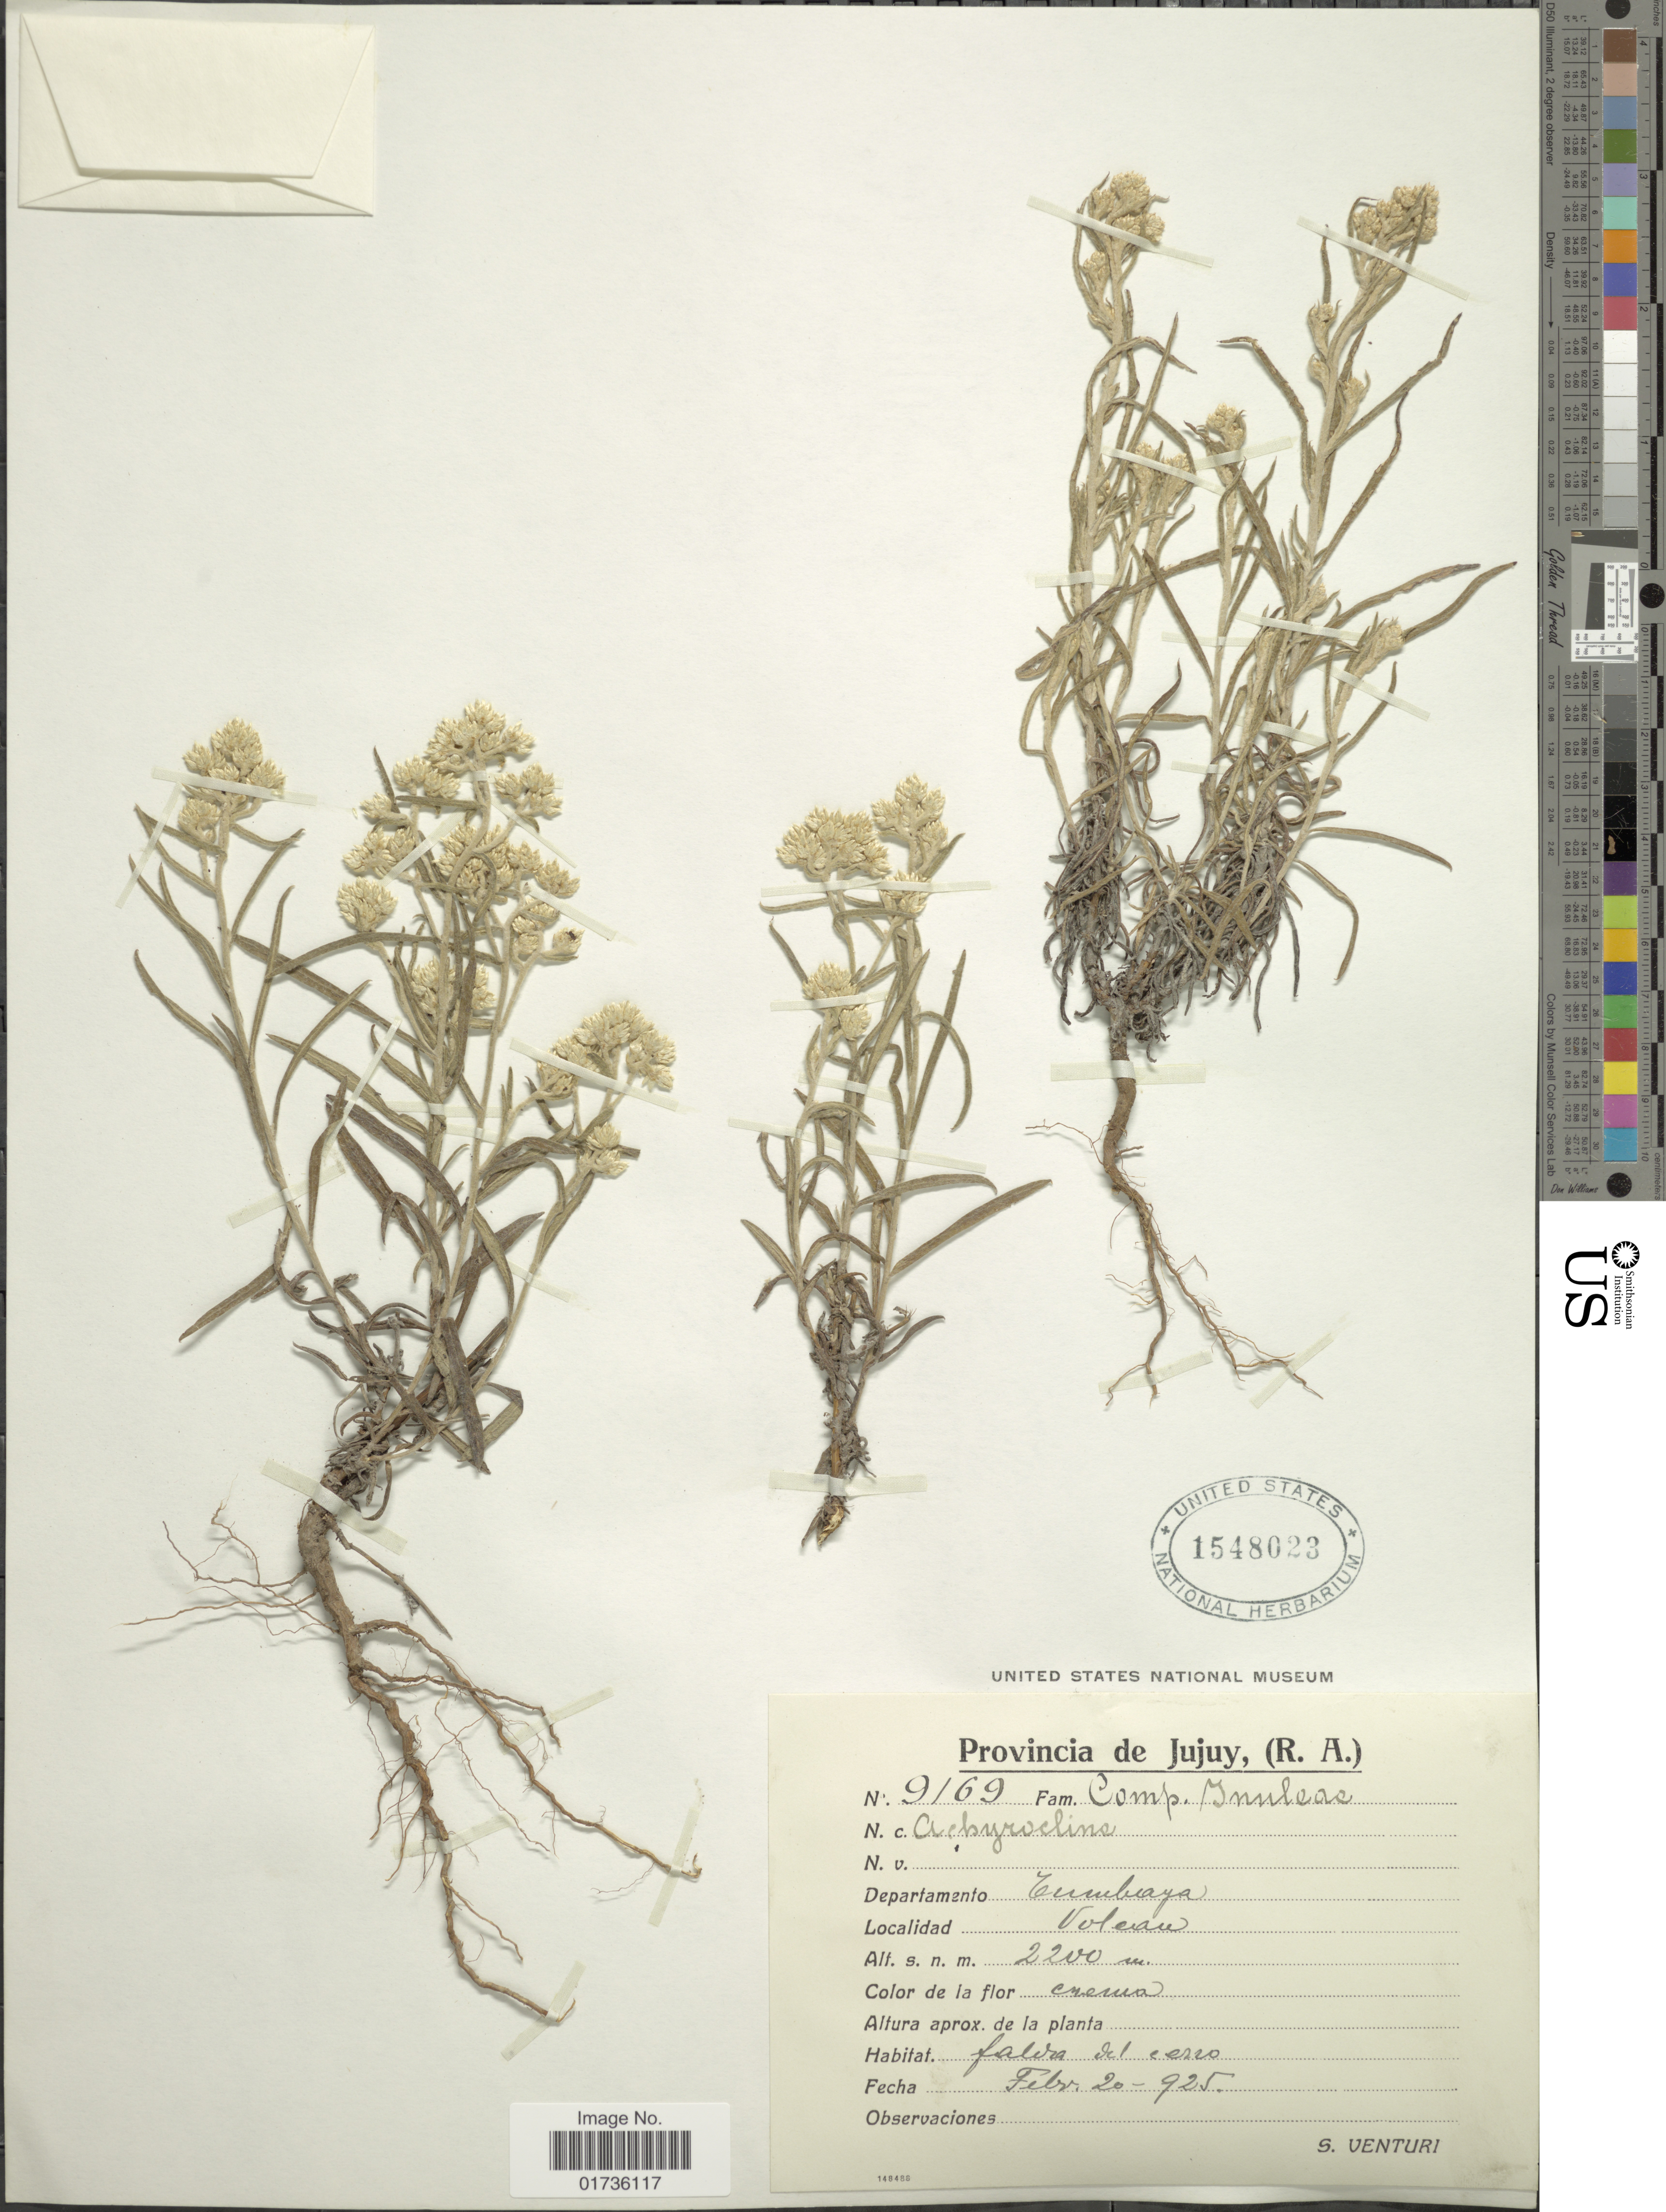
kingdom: Plantae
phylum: Tracheophyta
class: Magnoliopsida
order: Asterales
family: Asteraceae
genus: Achyrocline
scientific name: Achyrocline sp.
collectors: S. Venturi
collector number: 9169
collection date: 1925-02-20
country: Argentina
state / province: Jujuy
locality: (R.A.), Departamento Cumbaya, Volcan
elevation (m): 2200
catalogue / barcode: US 1548023